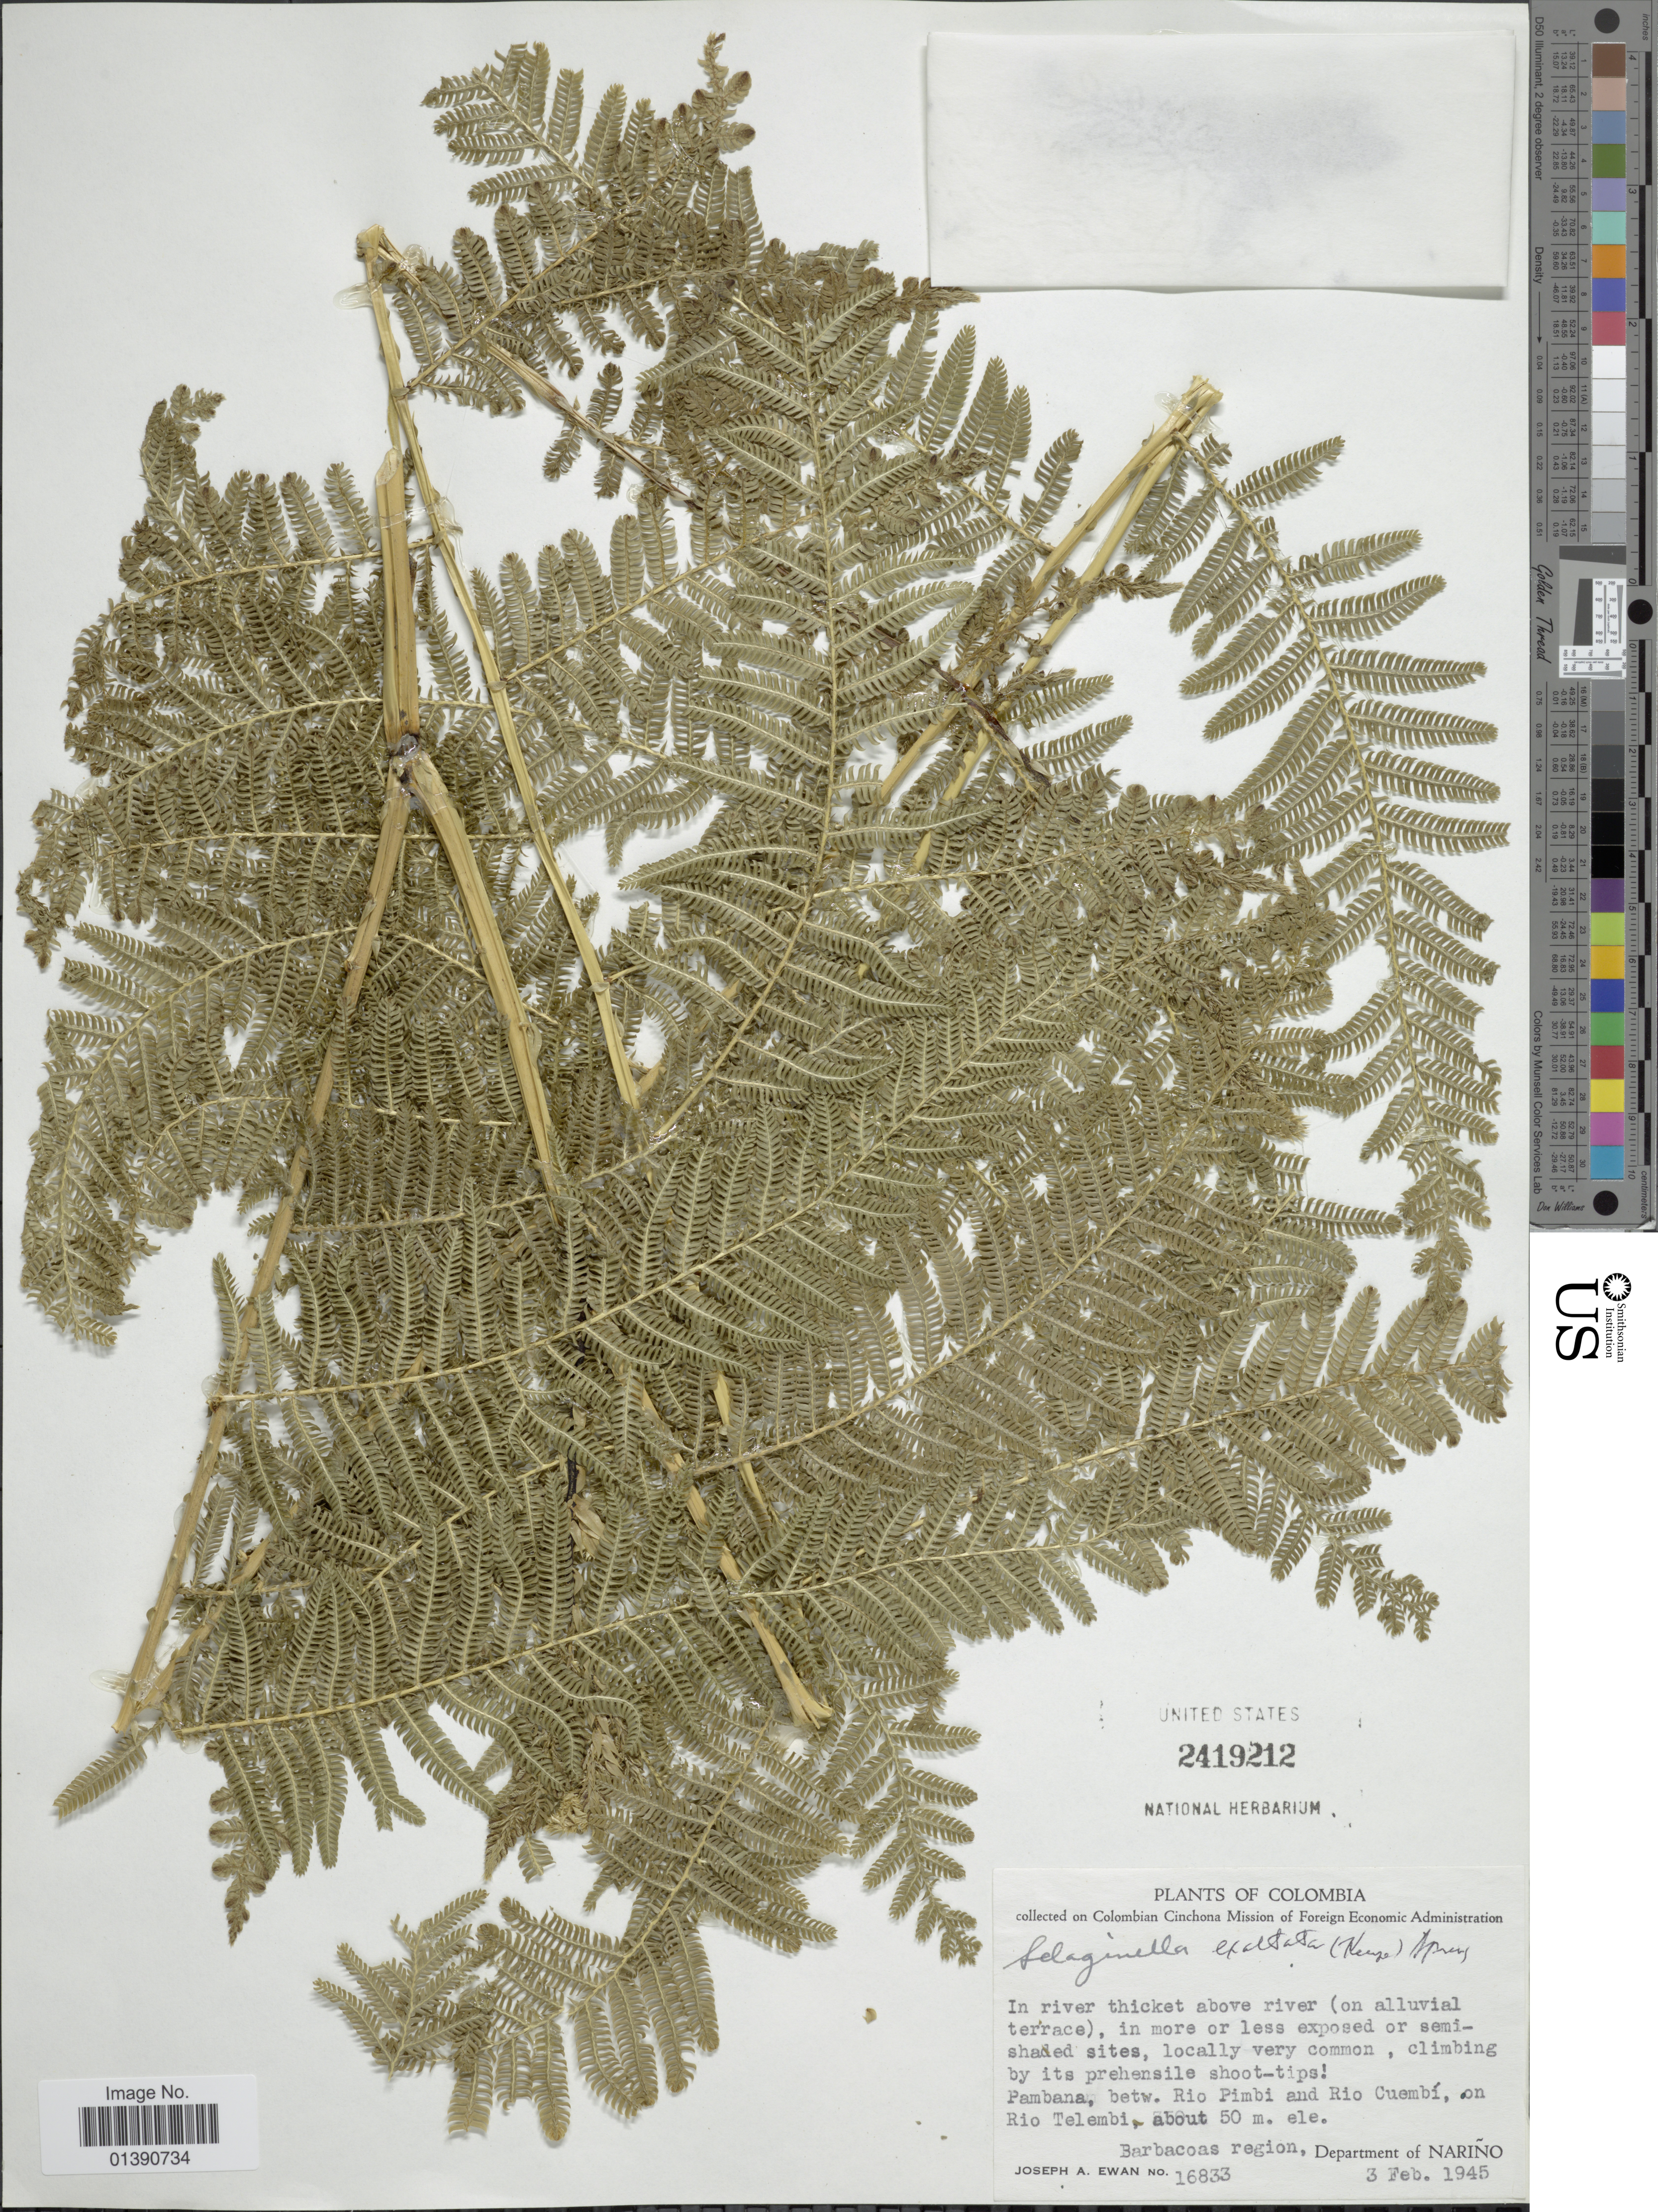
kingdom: Plantae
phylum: Tracheophyta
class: Lycopodiopsida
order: Selaginellales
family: Selaginellaceae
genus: Selaginella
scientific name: Selaginella exaltata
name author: (Kunze) Spring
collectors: J. A. Ewan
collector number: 16833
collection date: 1945-02-03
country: Colombia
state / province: Nariño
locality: Pambana, betw Rio Pimbi and Rio Cuembí, on Rio Telembi, Barbacoas region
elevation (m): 50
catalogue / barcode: US 2419212